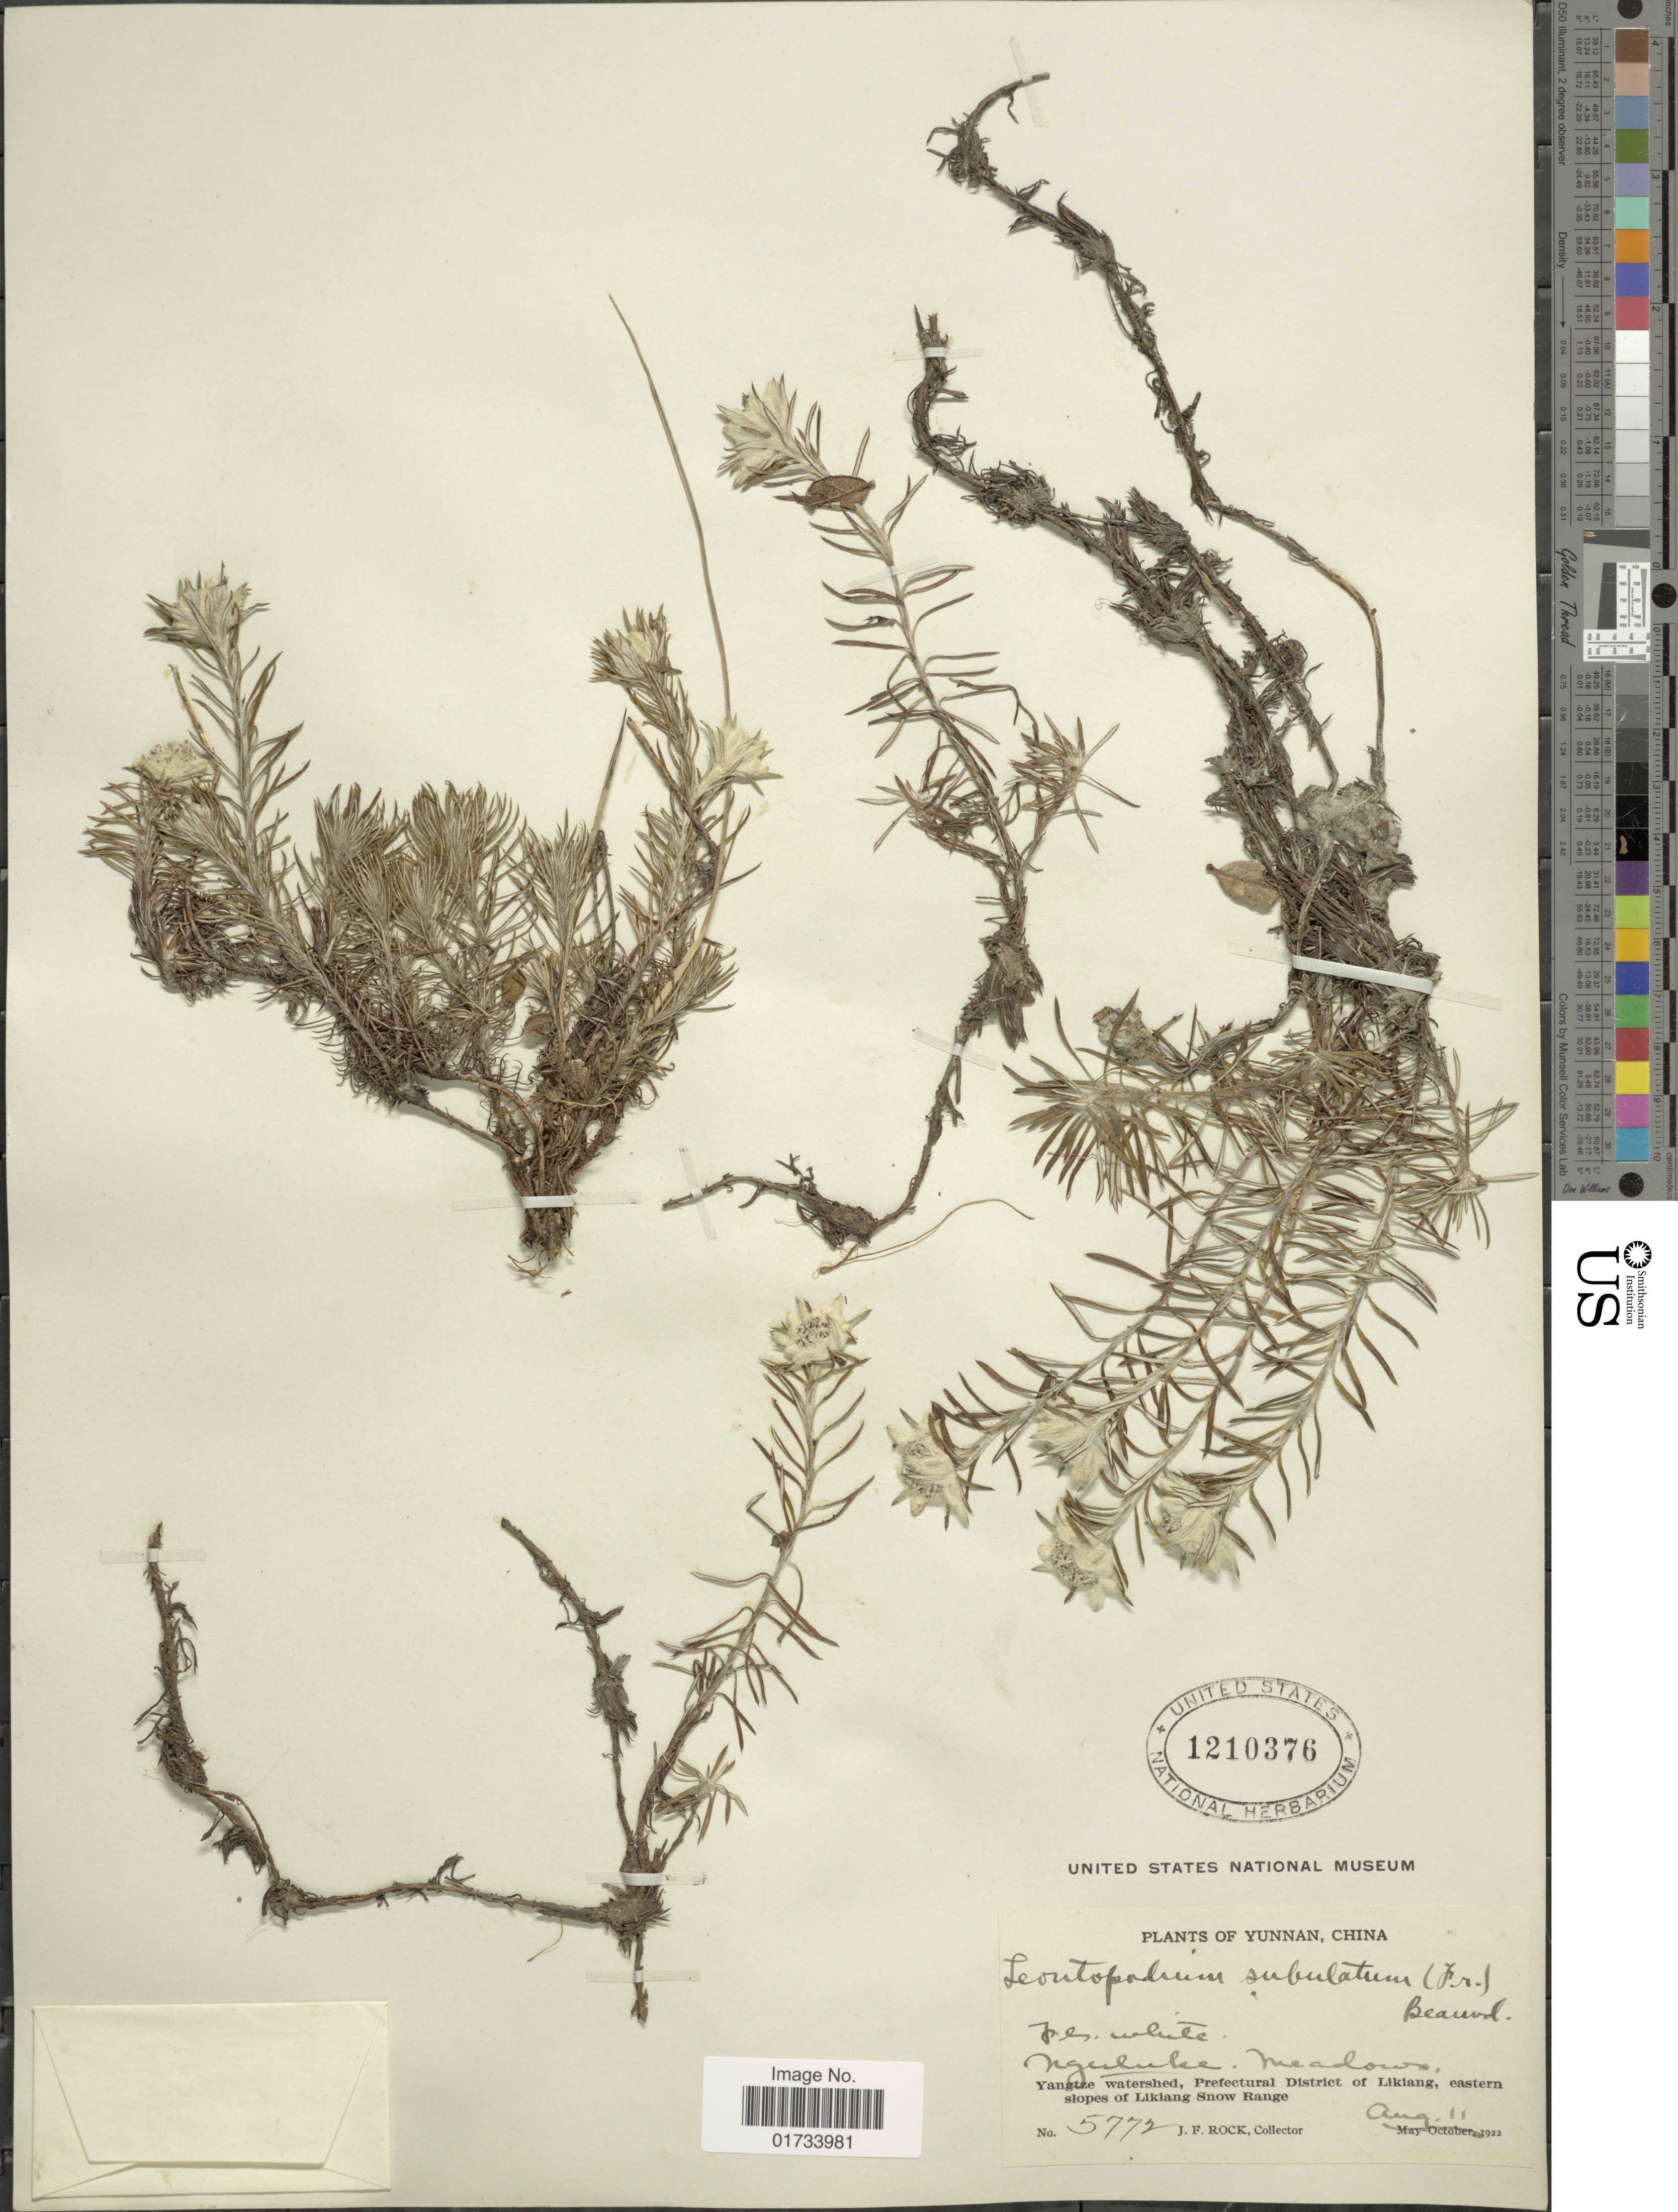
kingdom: Plantae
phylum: Tracheophyta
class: Magnoliopsida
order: Asterales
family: Asteraceae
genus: Leontopodium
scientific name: Leontopodium subulatum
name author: (Franch.) Beauverd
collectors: J. Rock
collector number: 5772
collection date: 1922-08-11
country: China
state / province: Yunnan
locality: Nguluke, meadows, Yangtze watershed, Prefectural District of Likiang, eastern slopes of Likiang Snow Range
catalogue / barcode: US 1210376